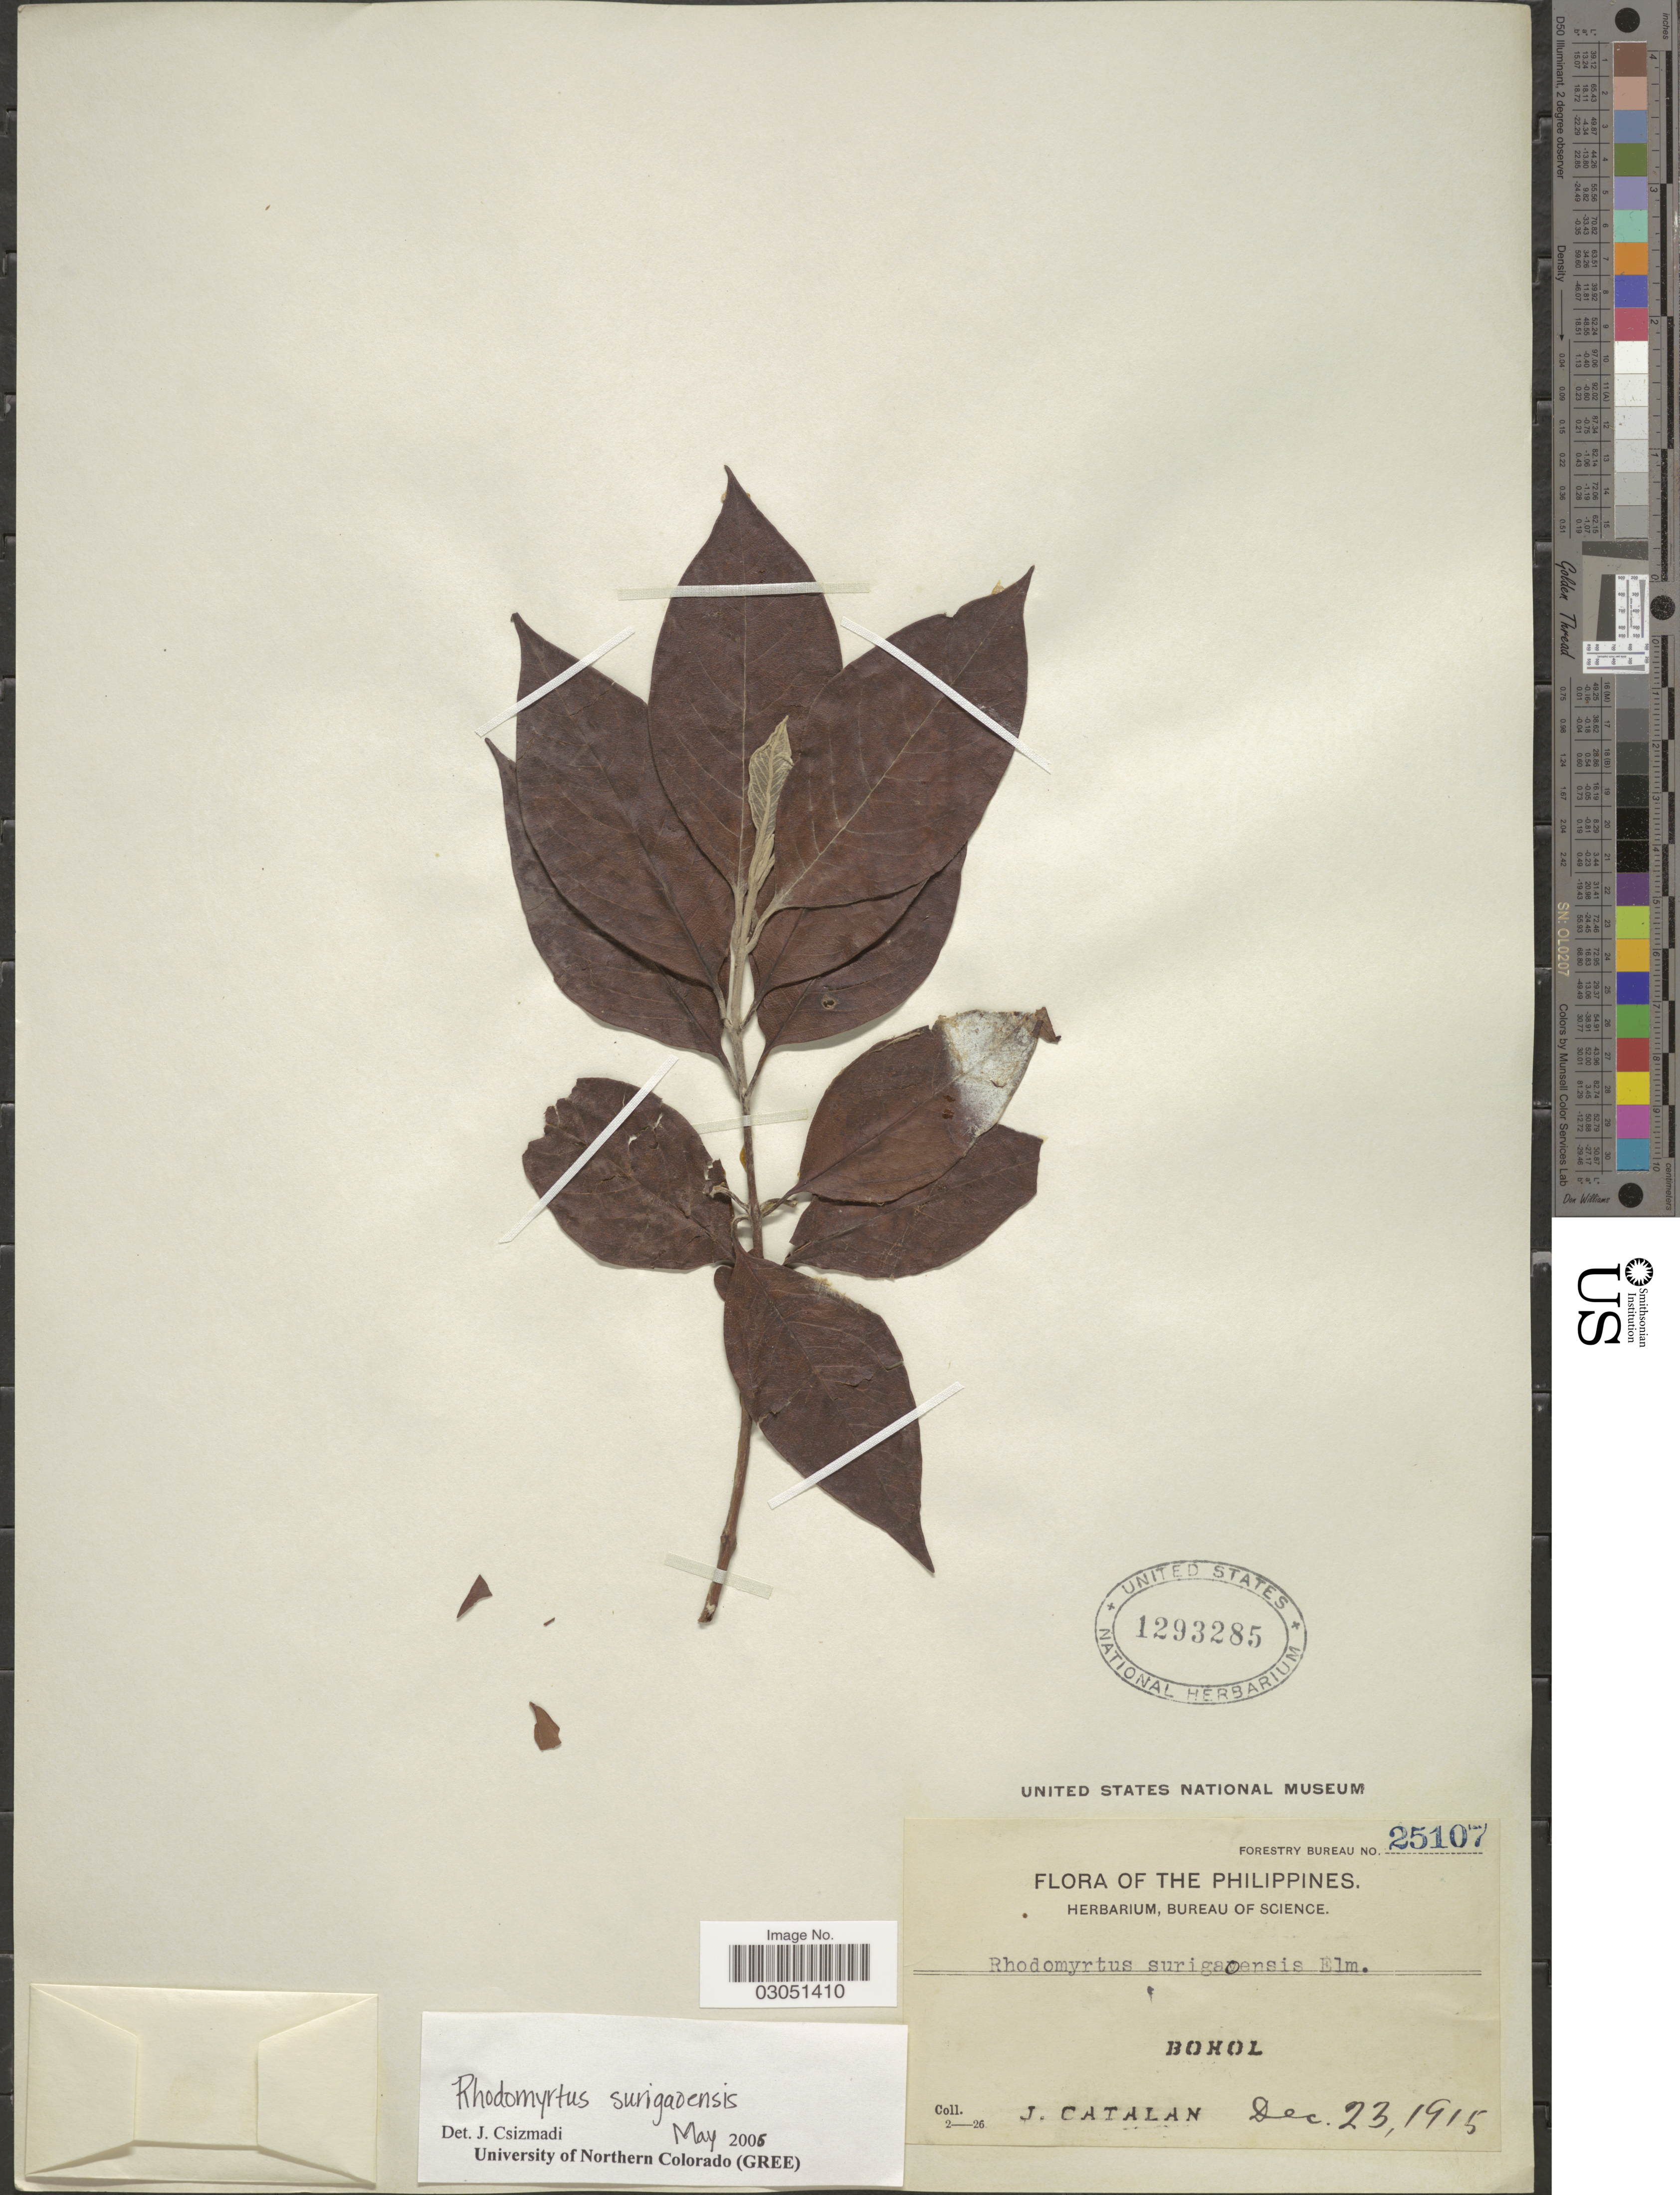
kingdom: Plantae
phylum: Tracheophyta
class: Magnoliopsida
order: Myrtales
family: Myrtaceae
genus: Rhodomyrtus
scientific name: Rhodomyrtus surigaoensis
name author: Elmer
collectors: J. Catalan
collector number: Forestry Bureau 25107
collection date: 1915-12-23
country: Philippines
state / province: Central Visayas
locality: Bohol.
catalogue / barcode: US 1293285